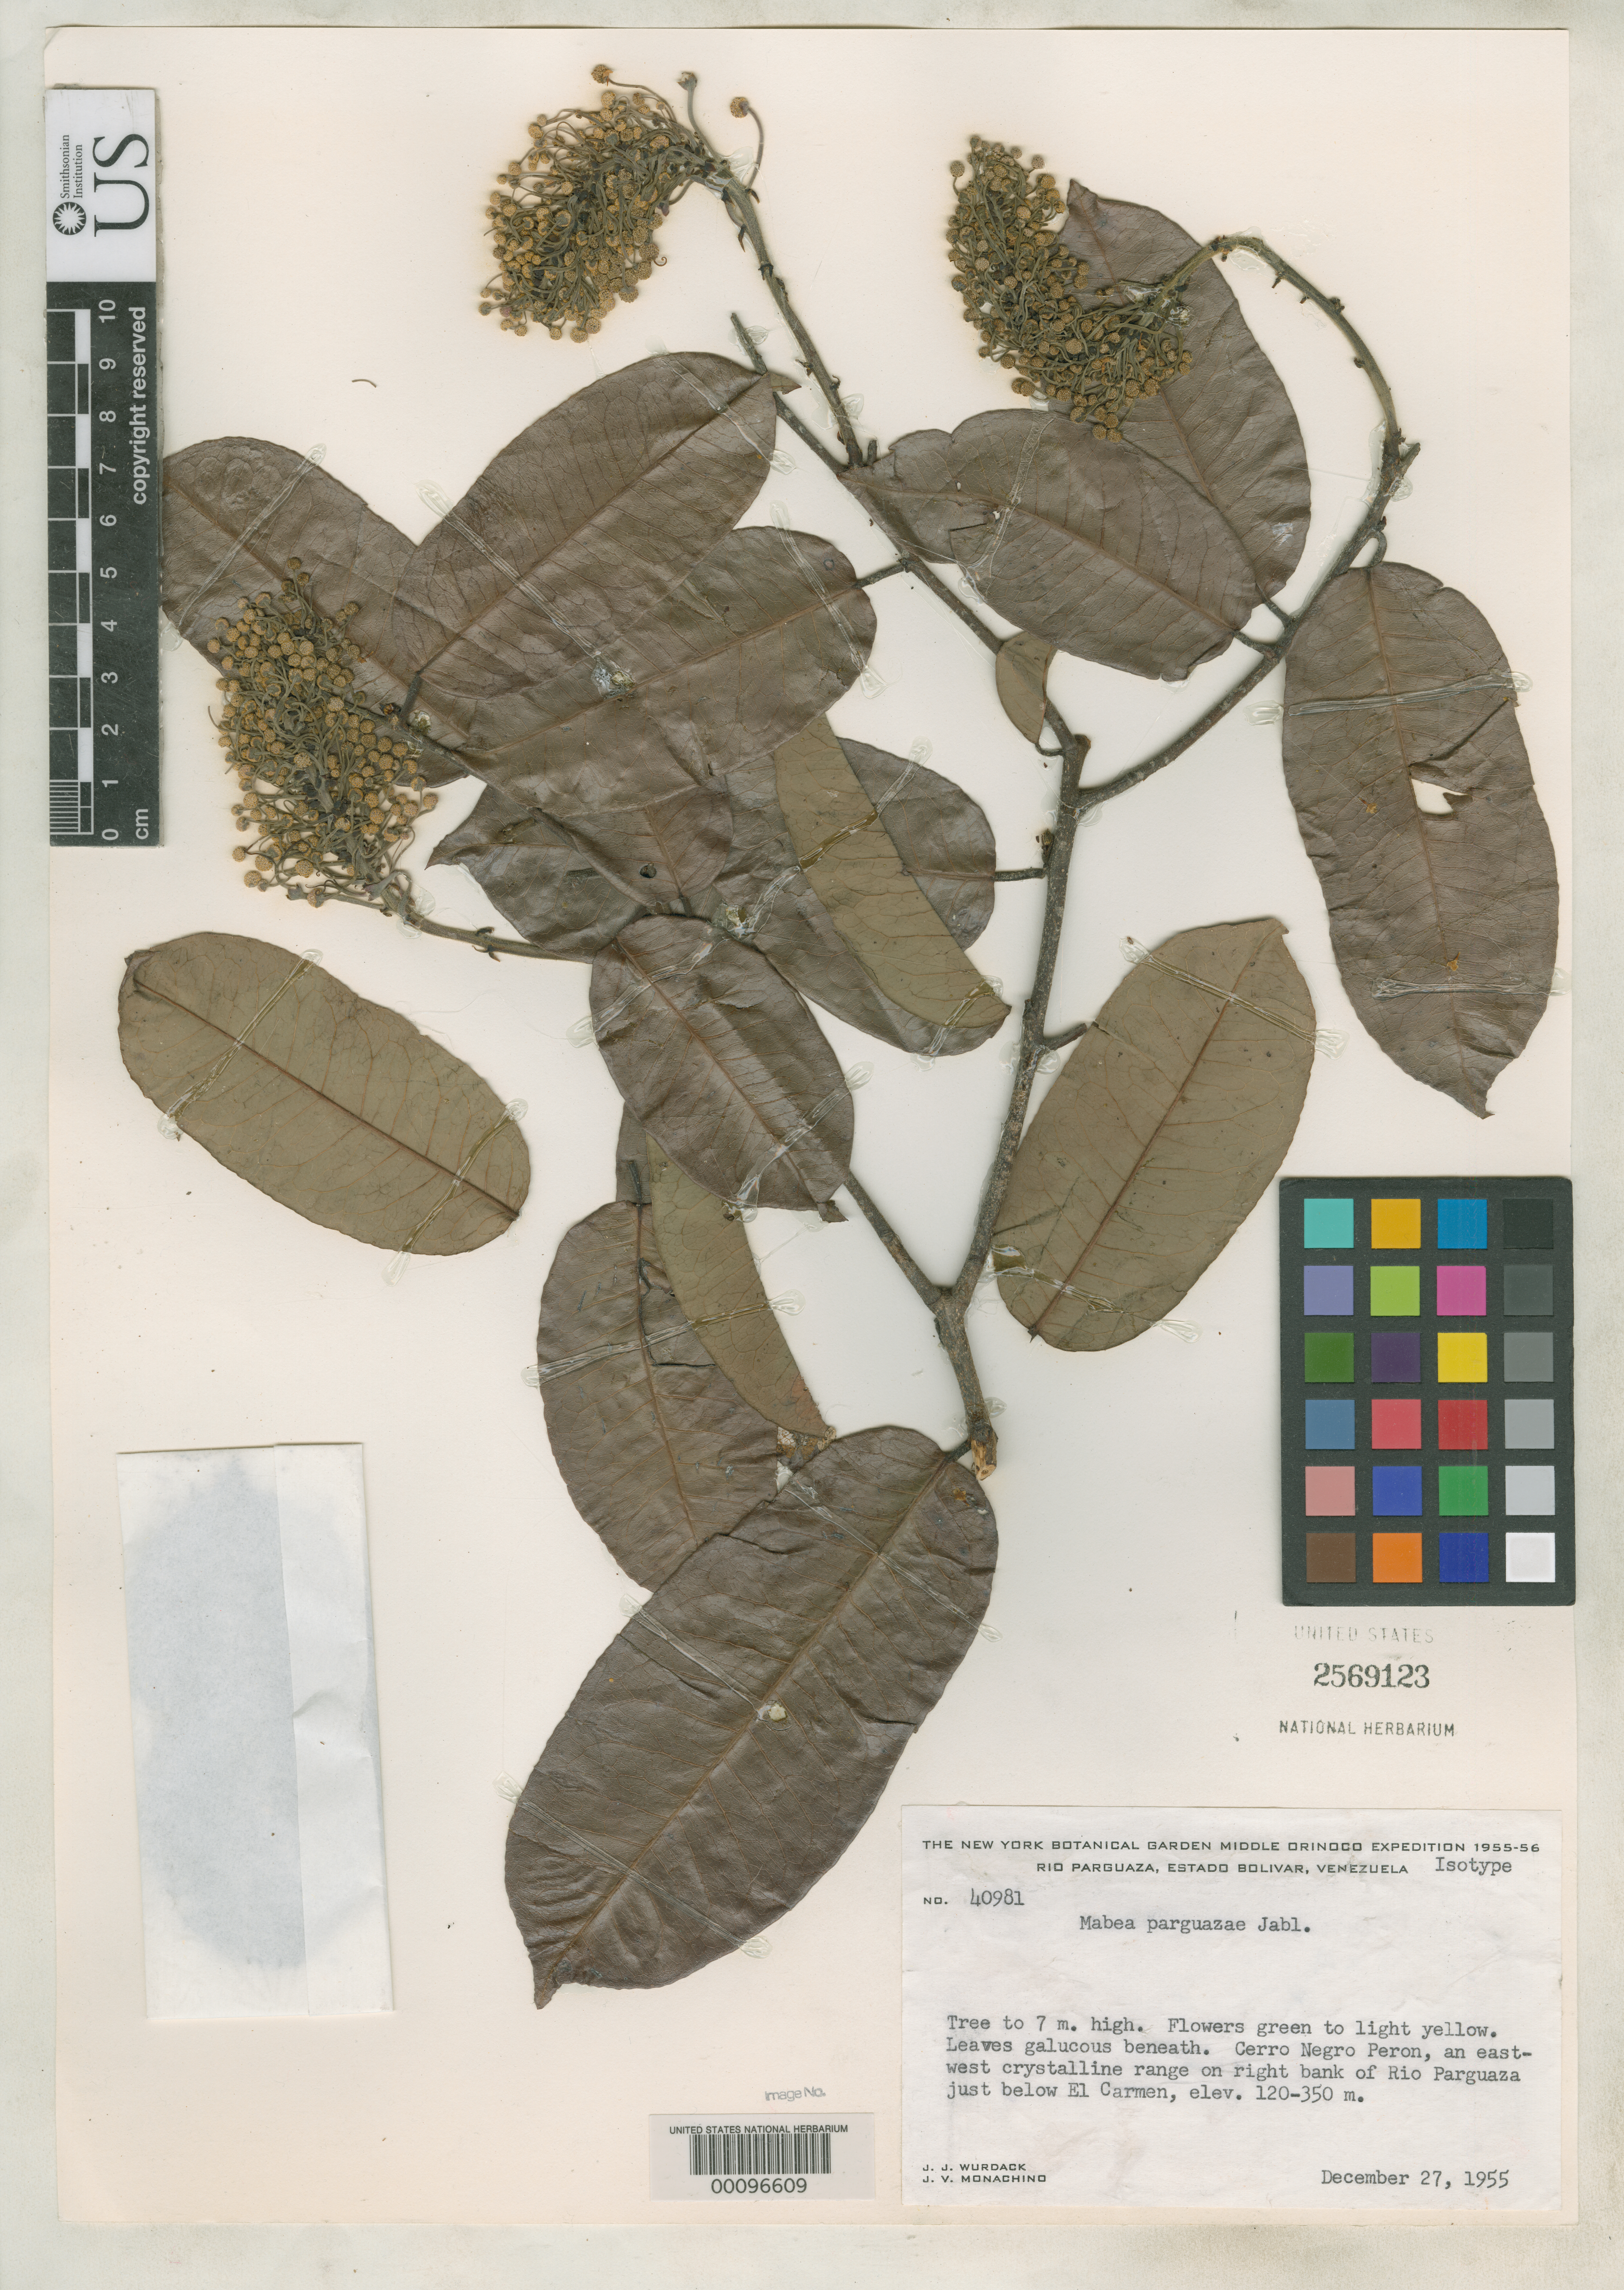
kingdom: Plantae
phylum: Tracheophyta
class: Magnoliopsida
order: Malpighiales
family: Euphorbiaceae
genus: Mabea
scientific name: Mabea parguazae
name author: Jabl.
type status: Isotype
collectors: J. J. Wurdack & J. V. Monachino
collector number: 40981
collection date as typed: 27 Dec 1955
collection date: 1955-12-27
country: Venezuela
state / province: Bolivar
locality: Rio Parguaza.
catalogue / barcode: US 2569123